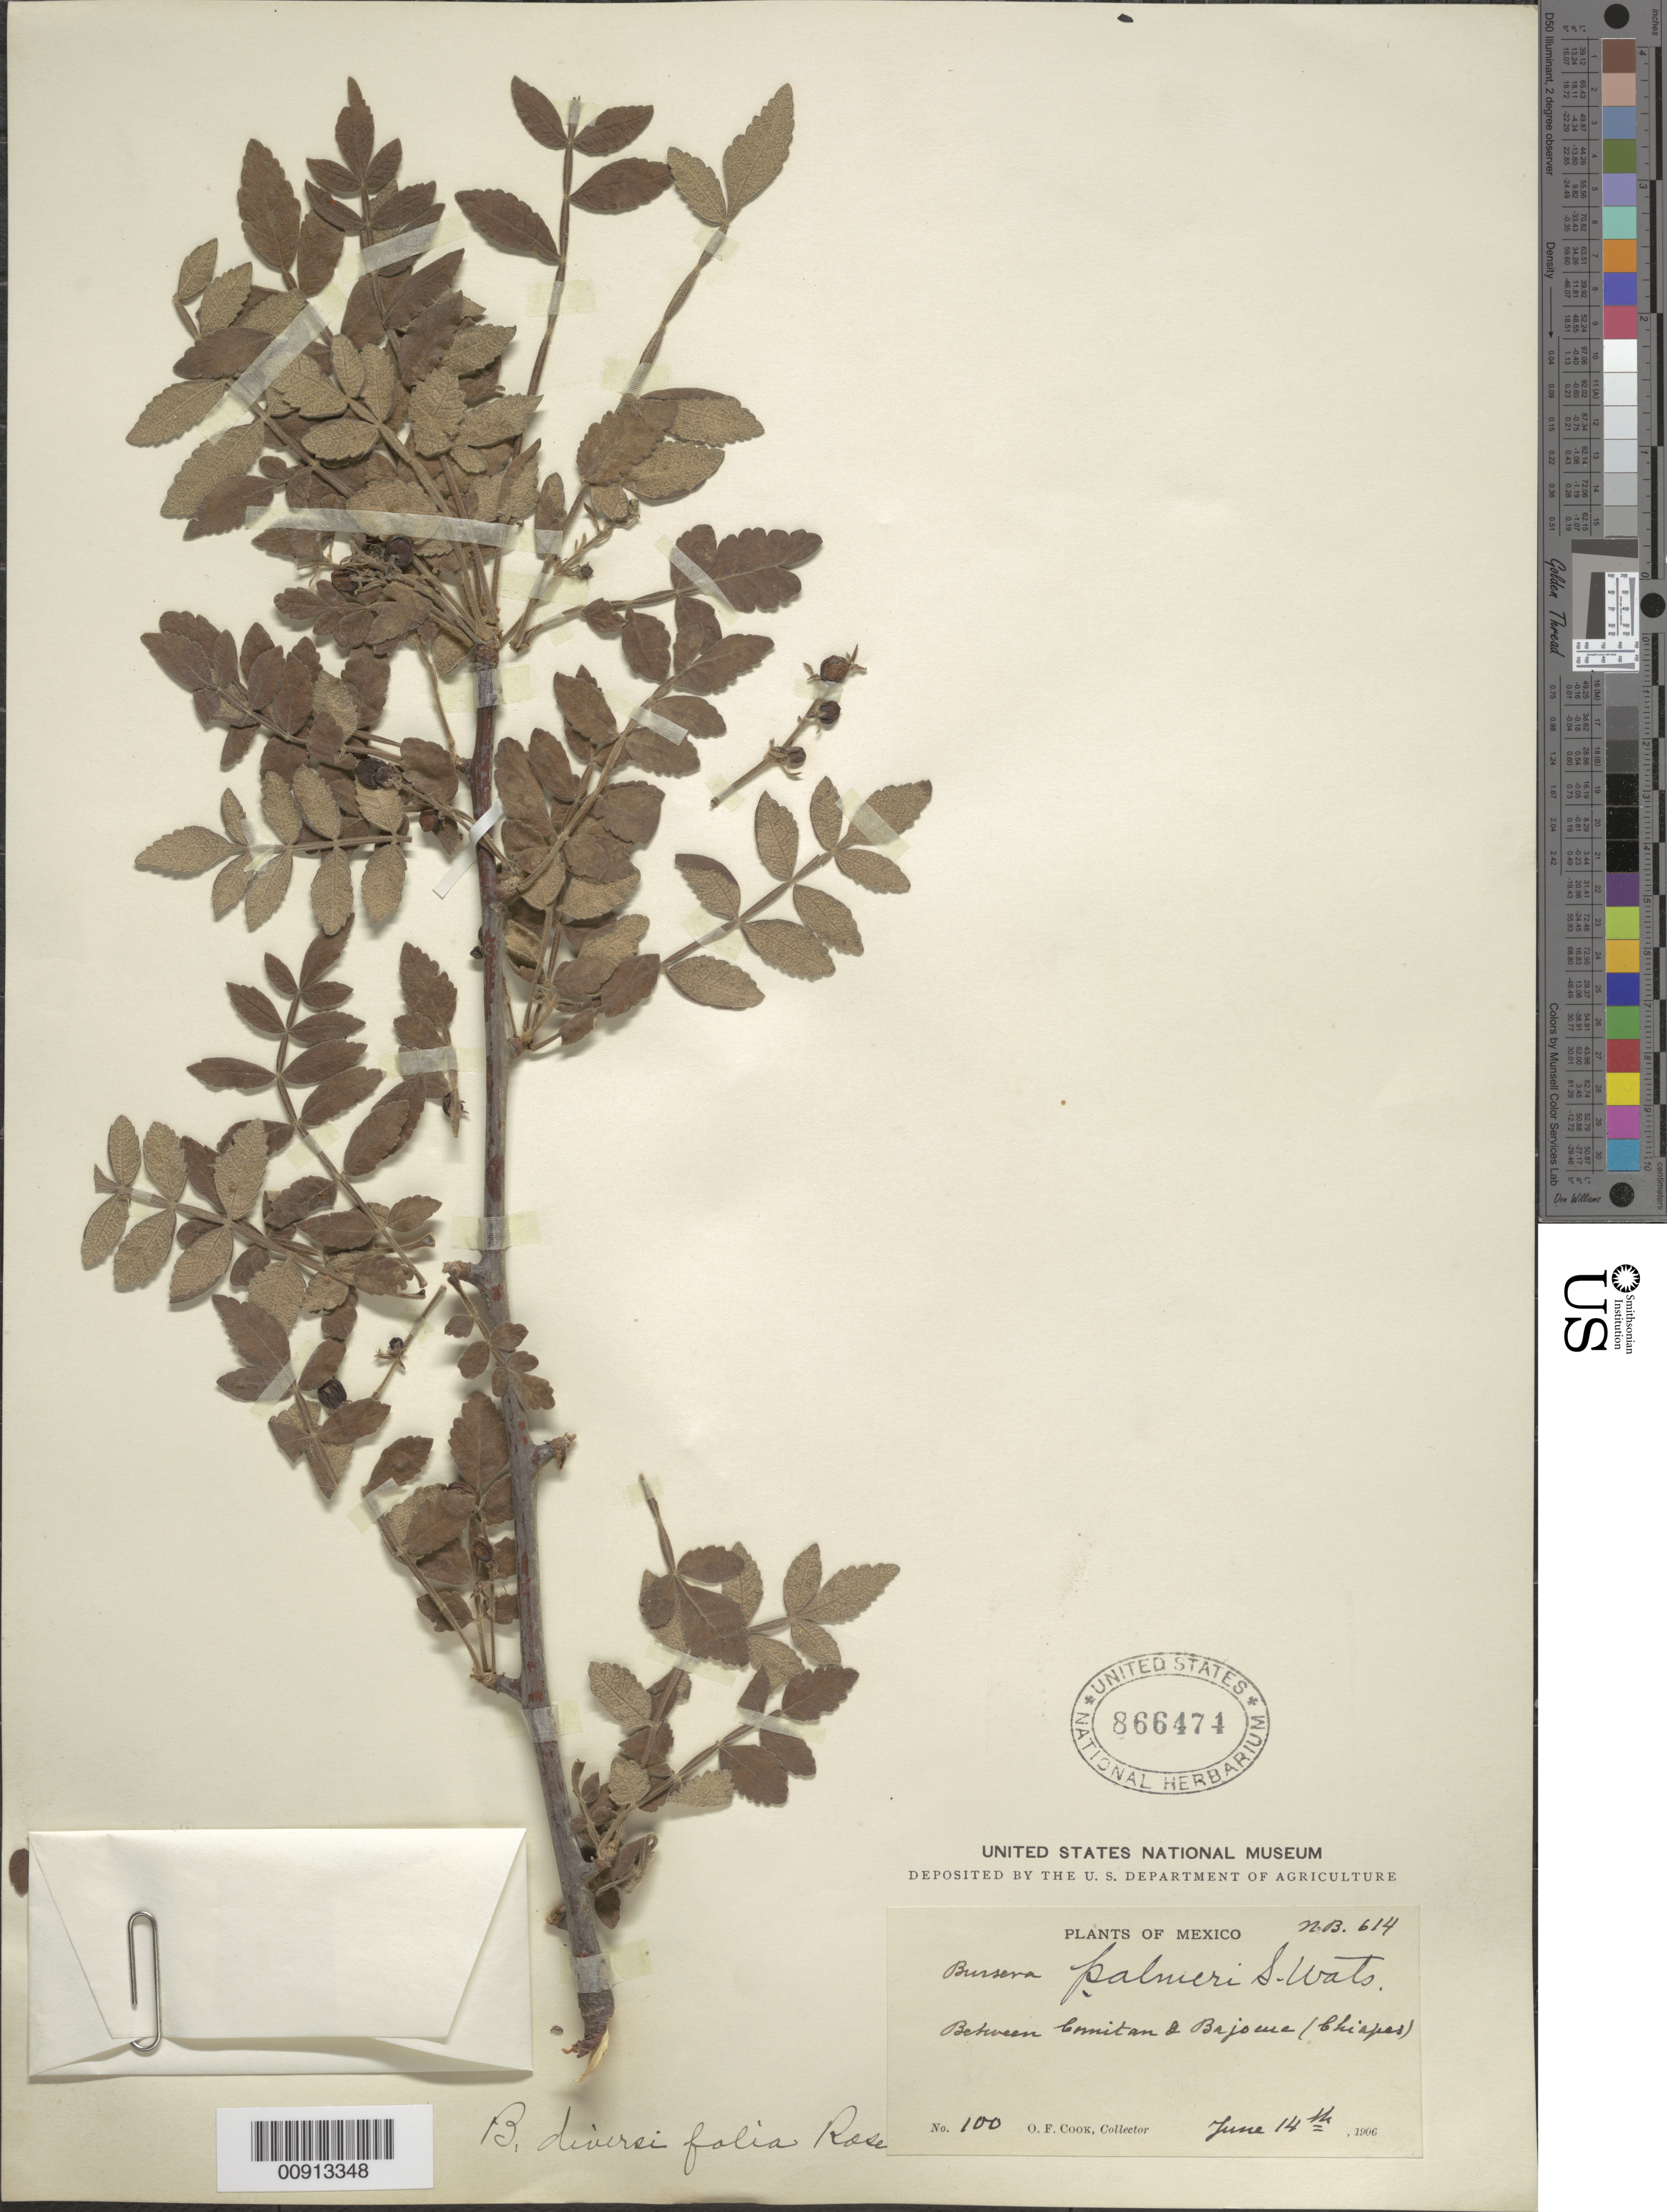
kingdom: Plantae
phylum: Tracheophyta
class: Magnoliopsida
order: Sapindales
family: Burseraceae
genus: Bursera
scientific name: Bursera diversifolia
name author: Rose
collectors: O. F. Cook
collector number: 100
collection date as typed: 14 Jun 1906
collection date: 1906-06-14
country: Mexico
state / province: Chiapas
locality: Between Comitán & Bajocuc (Chiapas).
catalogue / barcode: US 866474